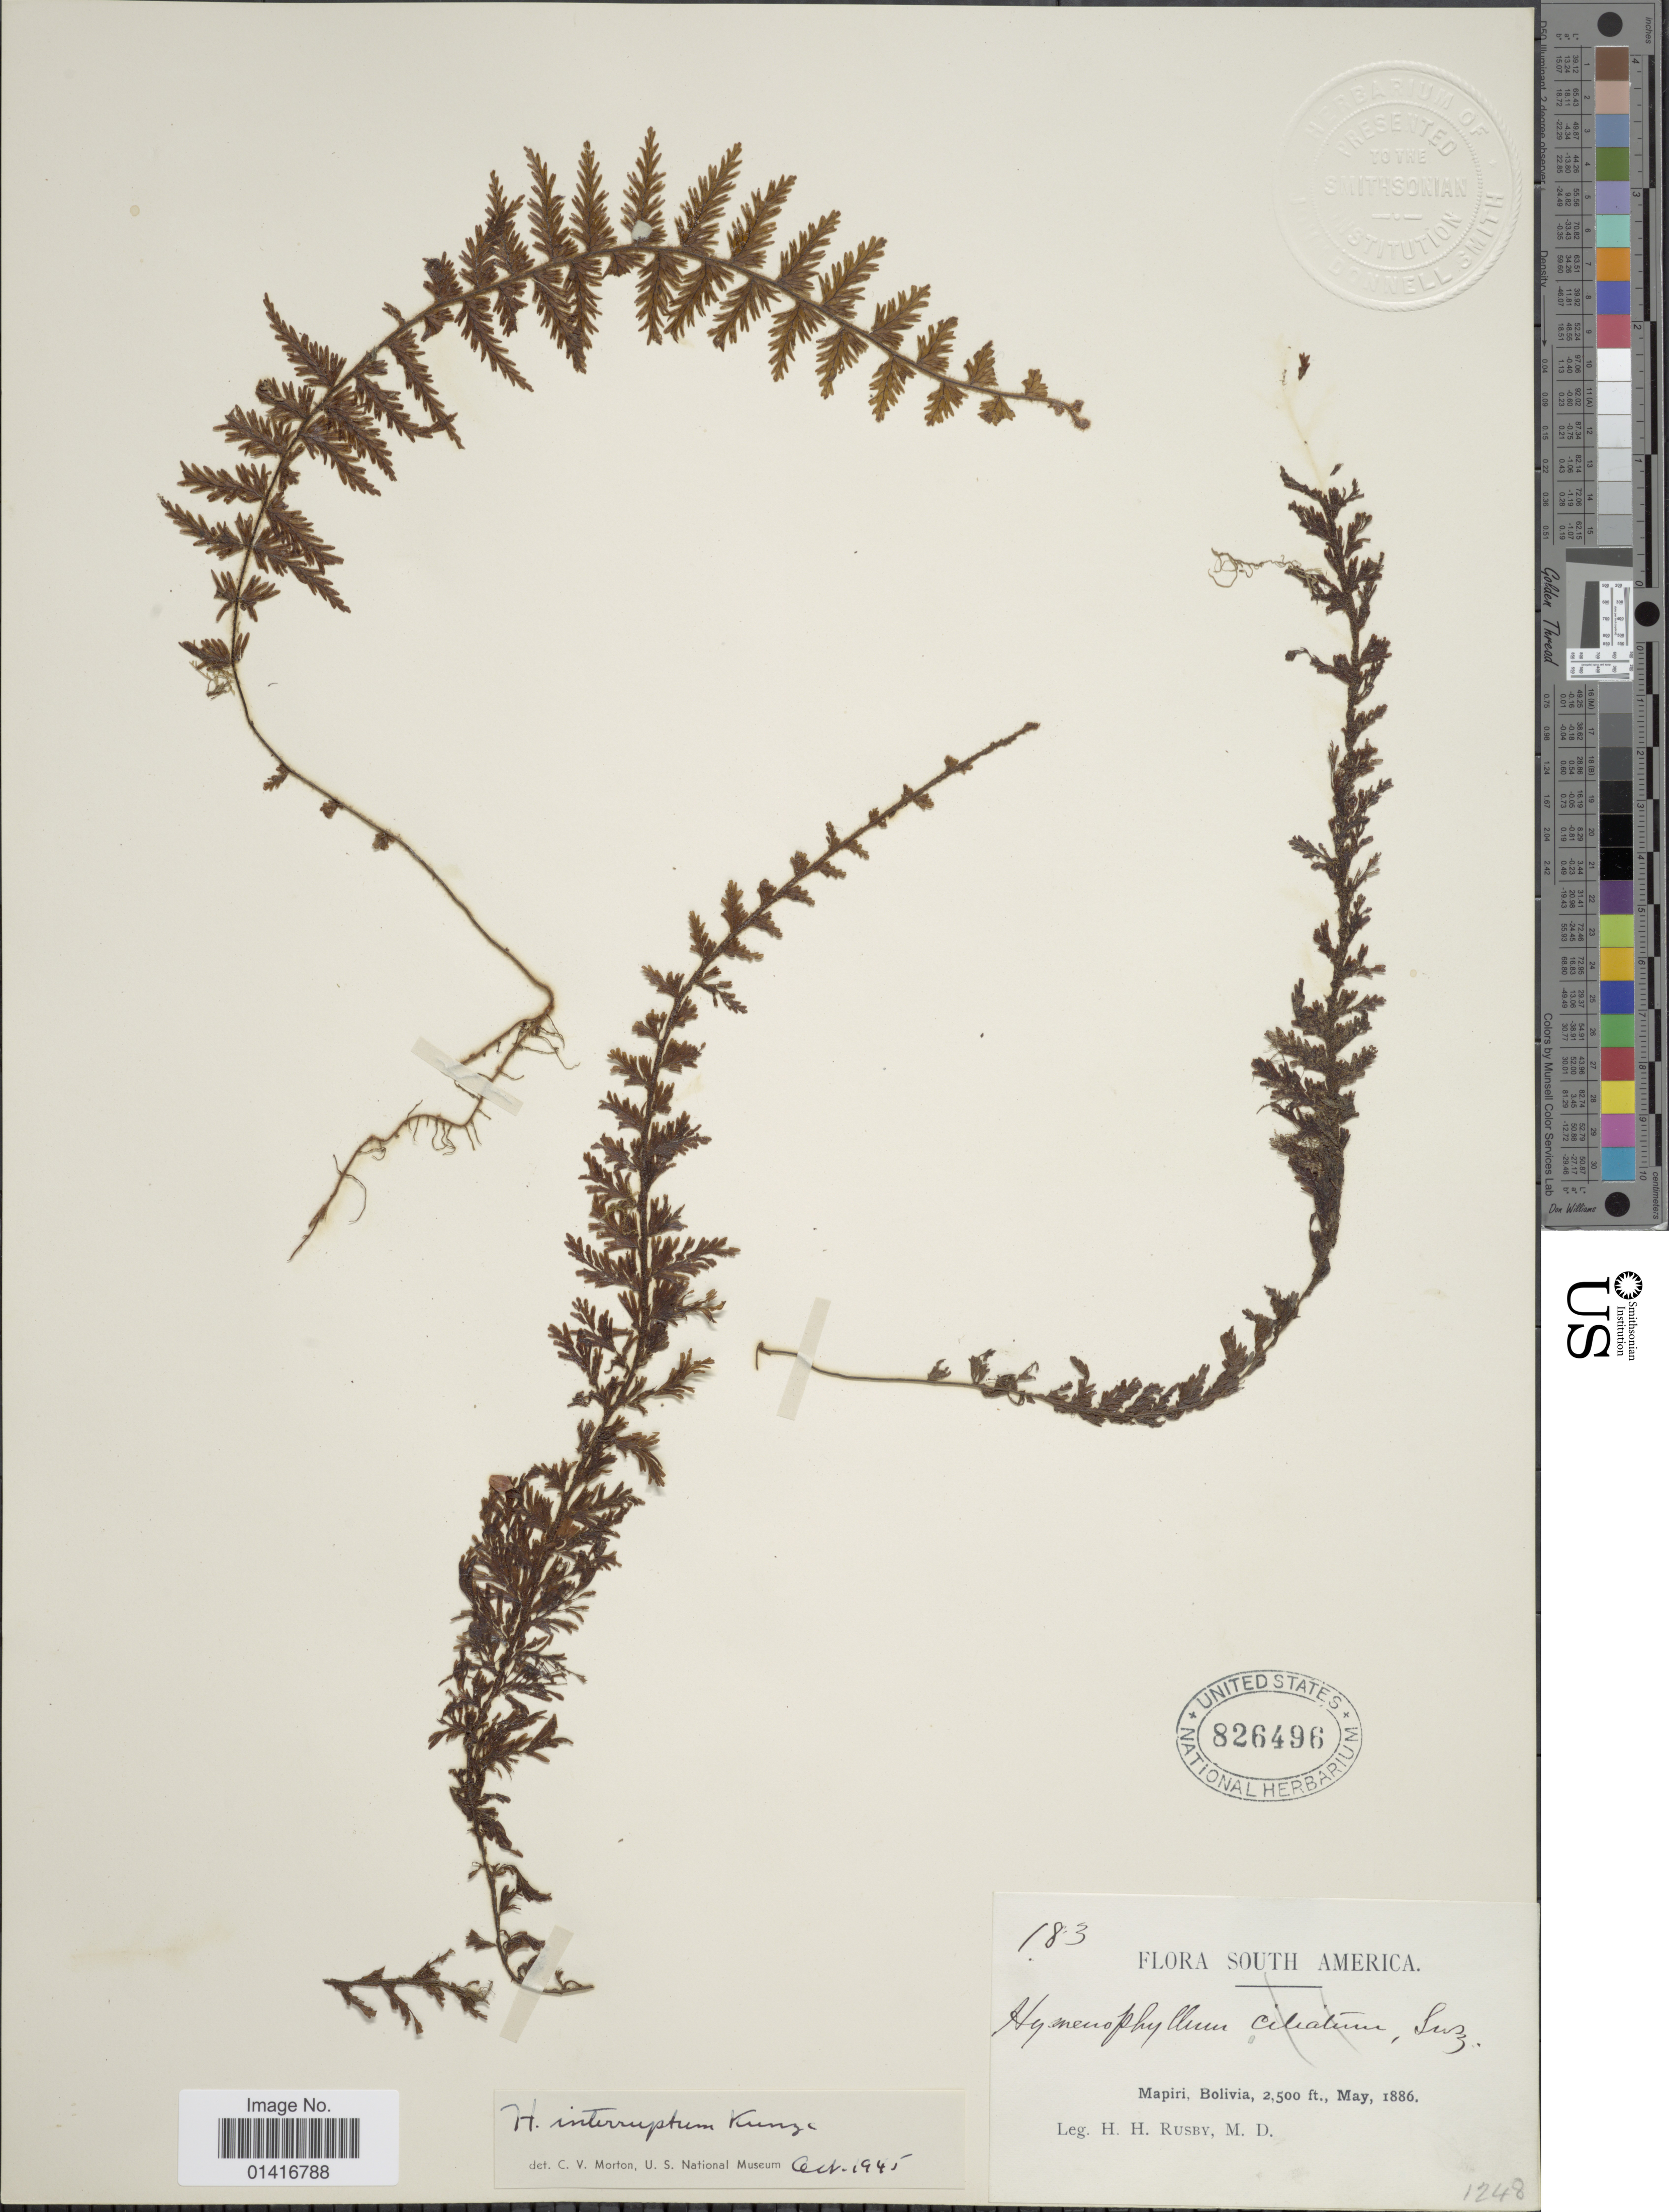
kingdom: Plantae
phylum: Tracheophyta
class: Polypodiopsida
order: Hymenophyllales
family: Hymenophyllaceae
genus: Hymenophyllum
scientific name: Hymenophyllum plumieri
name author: Hook. & Grev.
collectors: H. H. Rusby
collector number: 183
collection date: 1886-05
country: Bolivia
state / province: La Páz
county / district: Larecaja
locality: Mapiri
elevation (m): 762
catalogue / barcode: US 826496